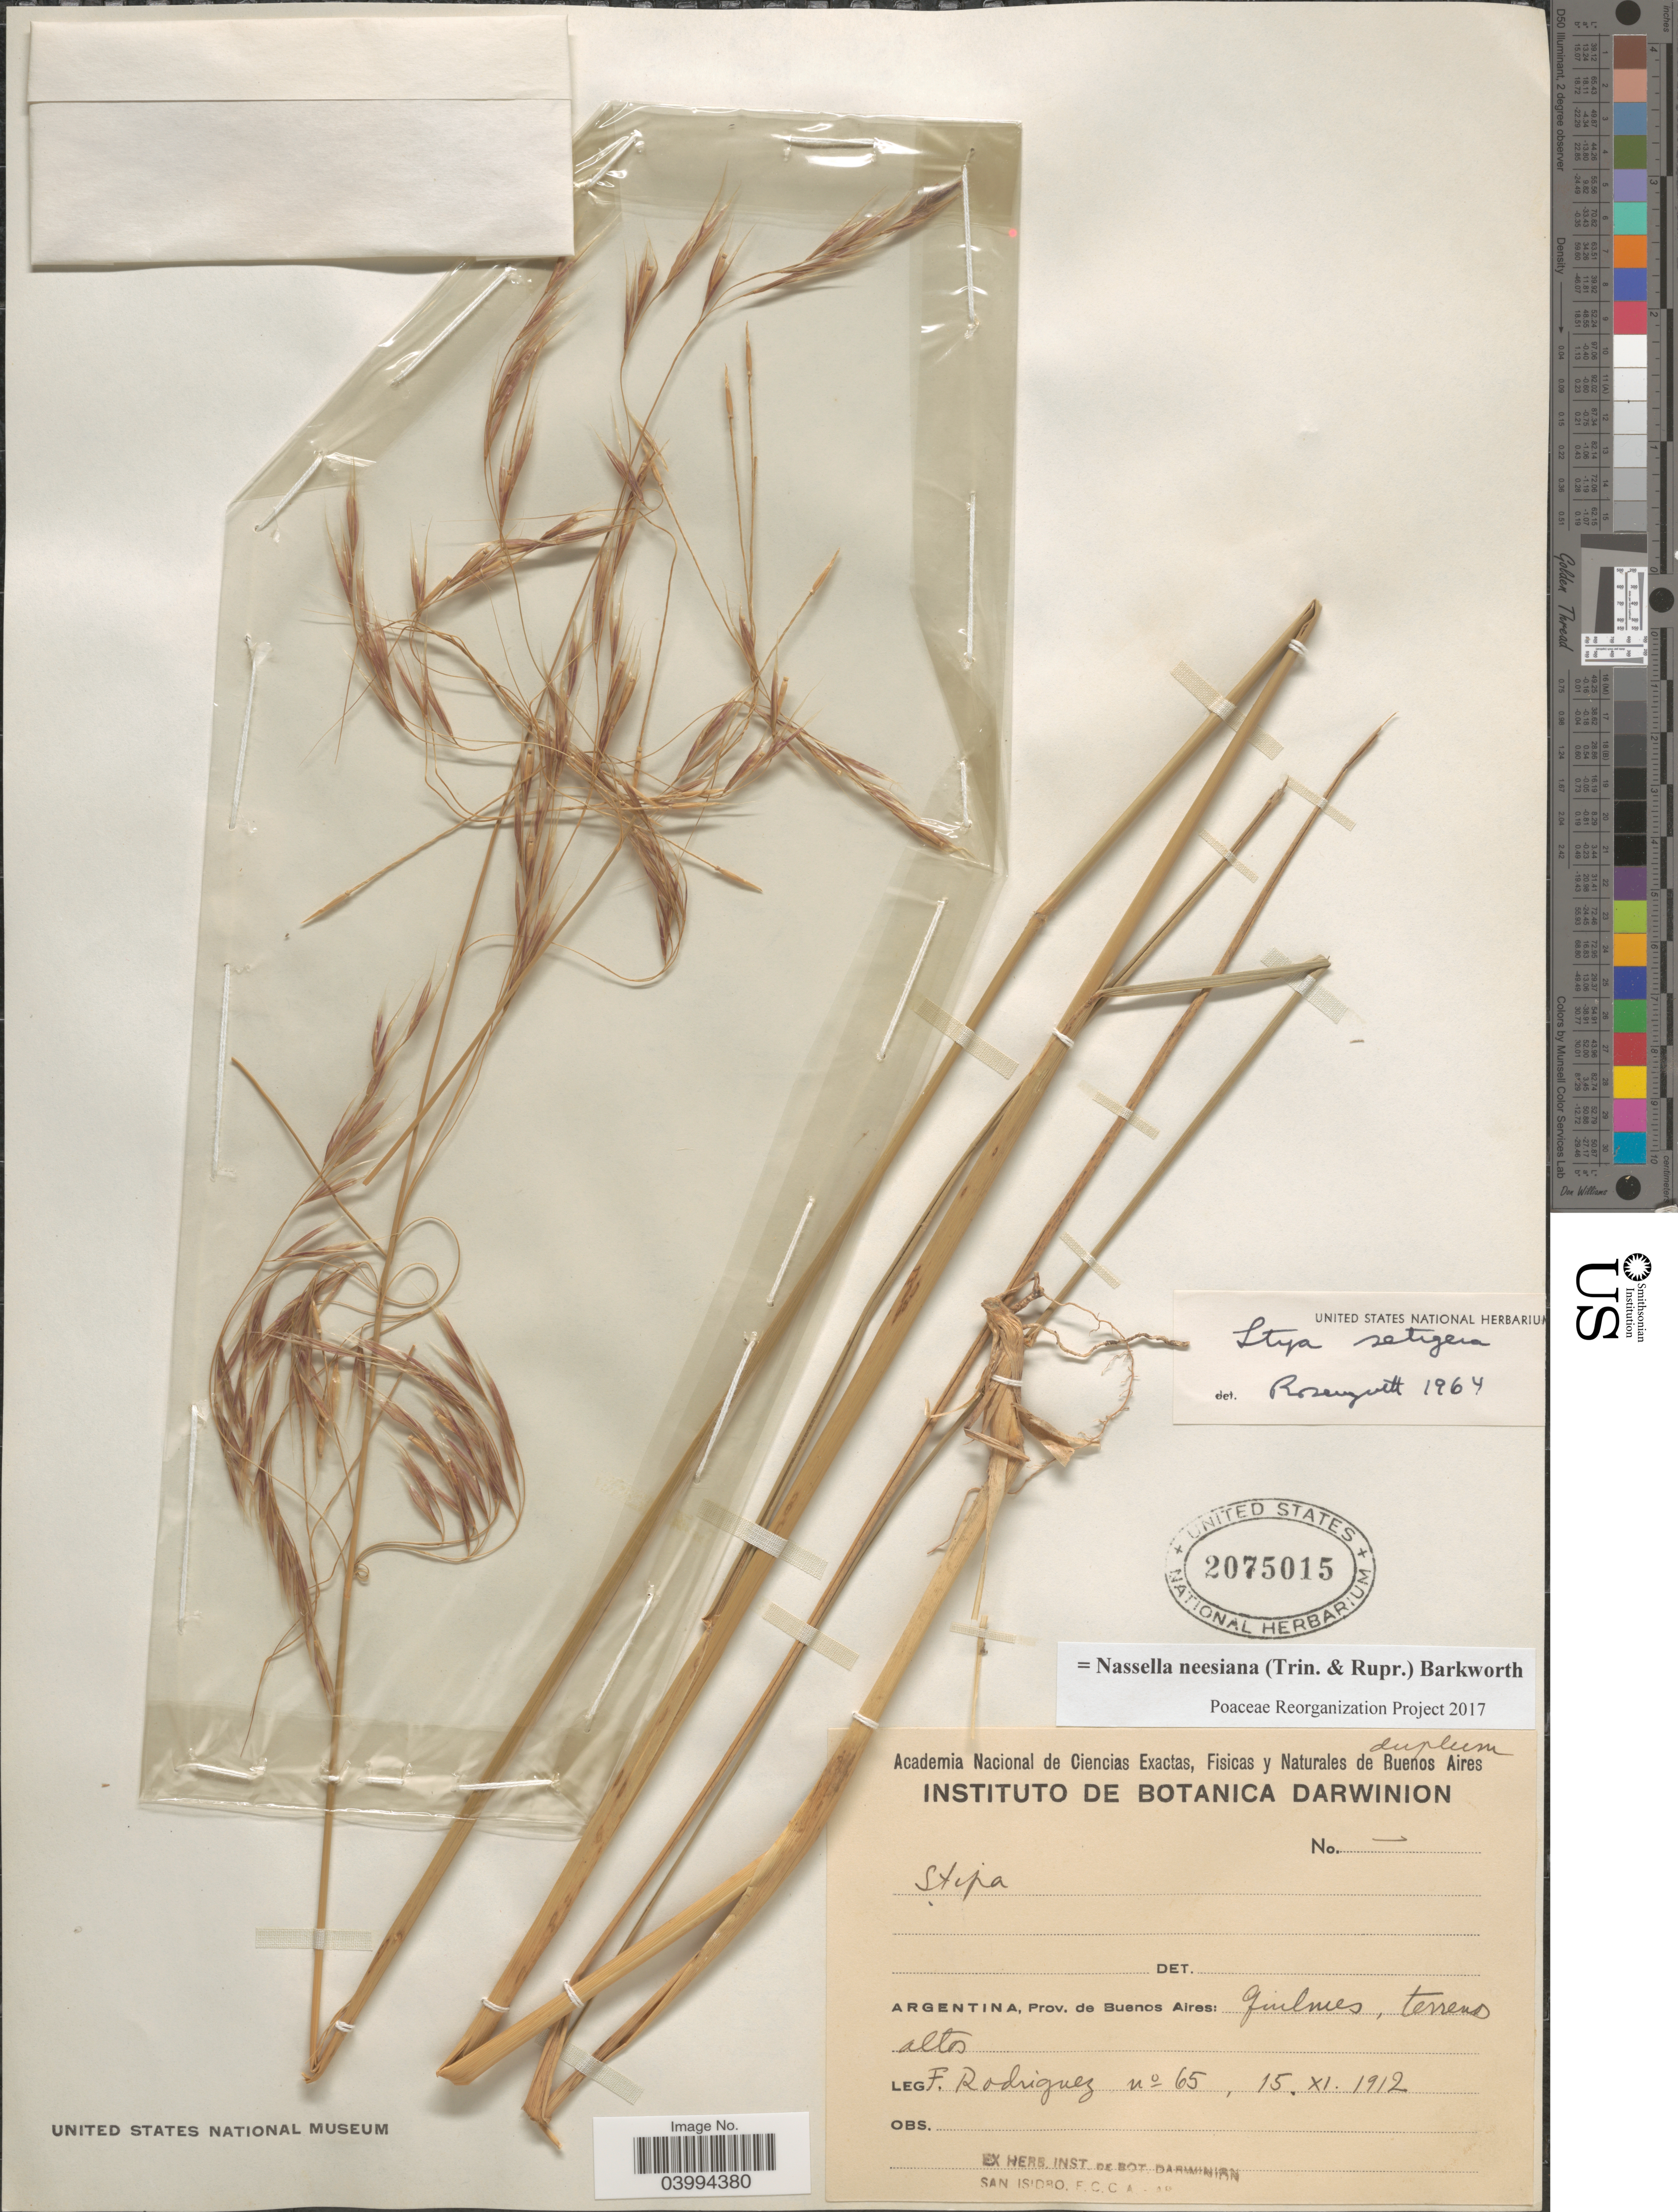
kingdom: Plantae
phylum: Tracheophyta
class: Liliopsida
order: Poales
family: Poaceae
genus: Nassella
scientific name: Nassella neesiana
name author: (Trin. & Rupr.) Barkworth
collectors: F. Rodriguez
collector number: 65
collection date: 1912-11-15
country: Argentina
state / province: Buenos Aires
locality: Quilmes, terreno altos.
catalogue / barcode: US 2075015